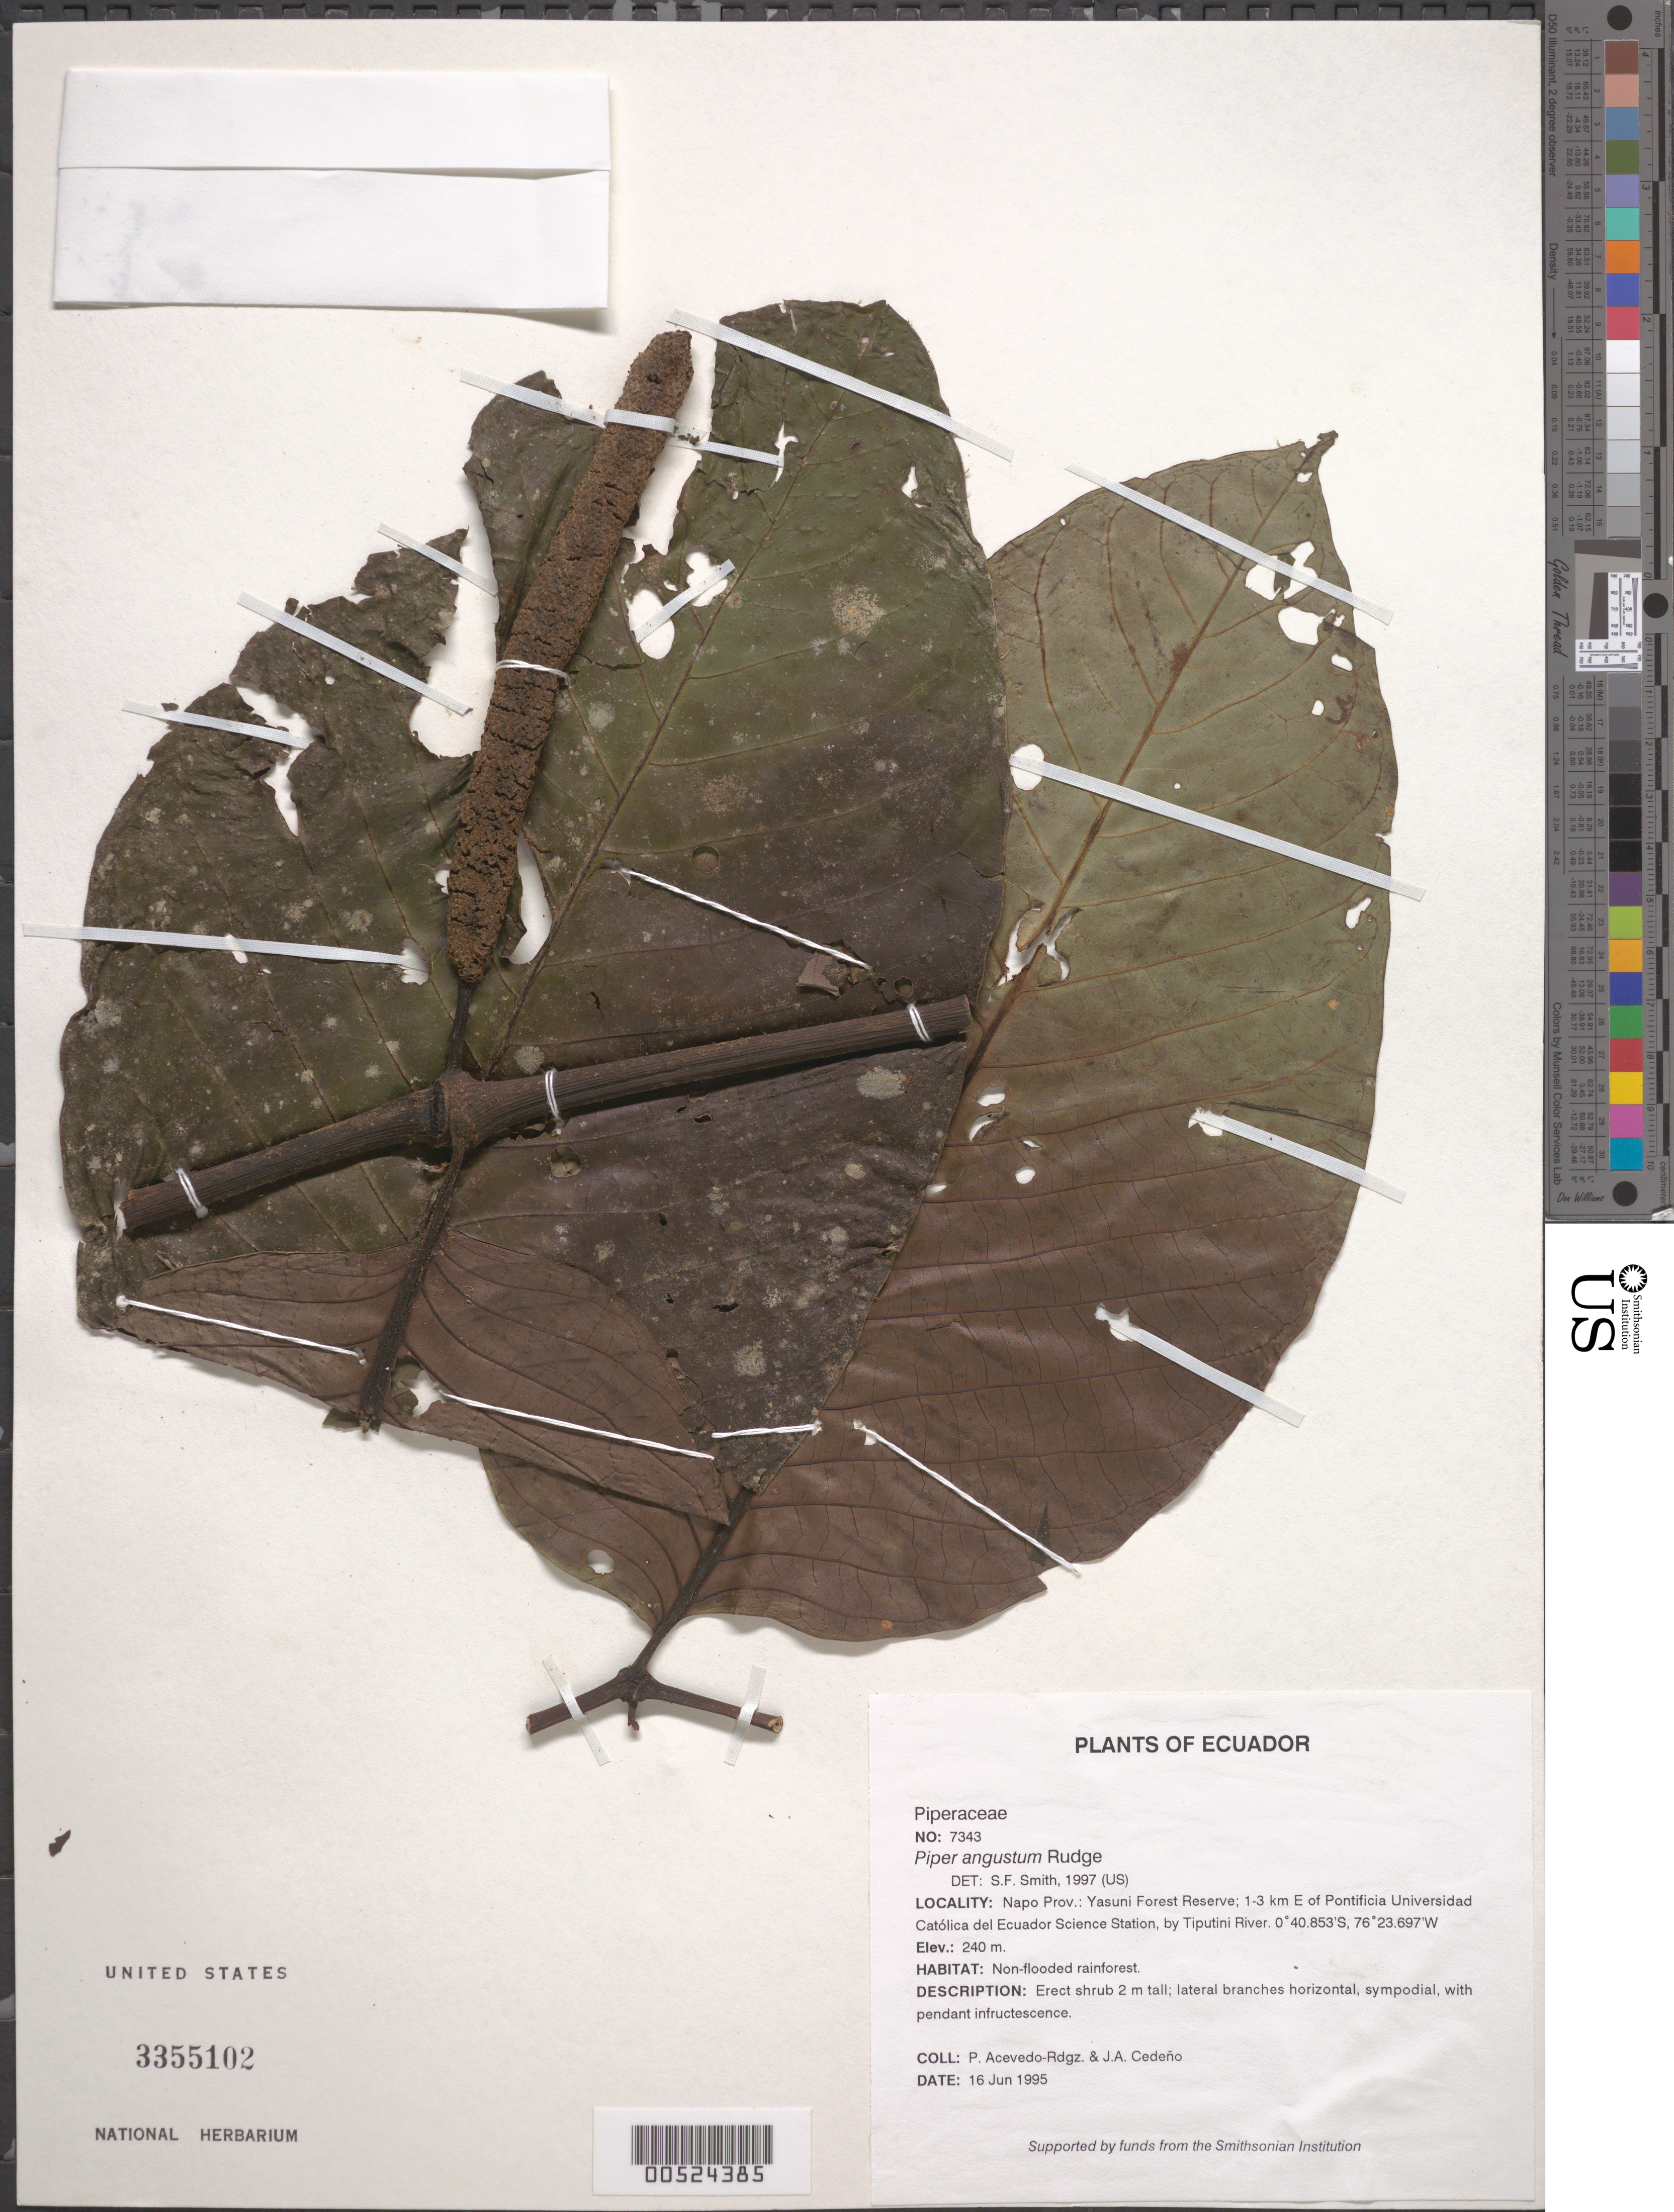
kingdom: Plantae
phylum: Tracheophyta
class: Magnoliopsida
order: Piperales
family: Piperaceae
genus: Piper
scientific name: Piper angustum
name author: Rudge ex Spreng.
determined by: Smith, Stephen F., (US), NMNH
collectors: P. Acevedo-Rodr. & J. A. Cedeño M.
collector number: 7343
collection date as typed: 16 Jun 1995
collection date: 1995-06-16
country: Ecuador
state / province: Napo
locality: Napo Prov.: Yasuni Forest Reserve; 1-3 km E of Pontificia Universidad Católica del Ecuador Science Station by Tiputini River.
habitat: Non-flooded rainforest.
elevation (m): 240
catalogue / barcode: US 3355102